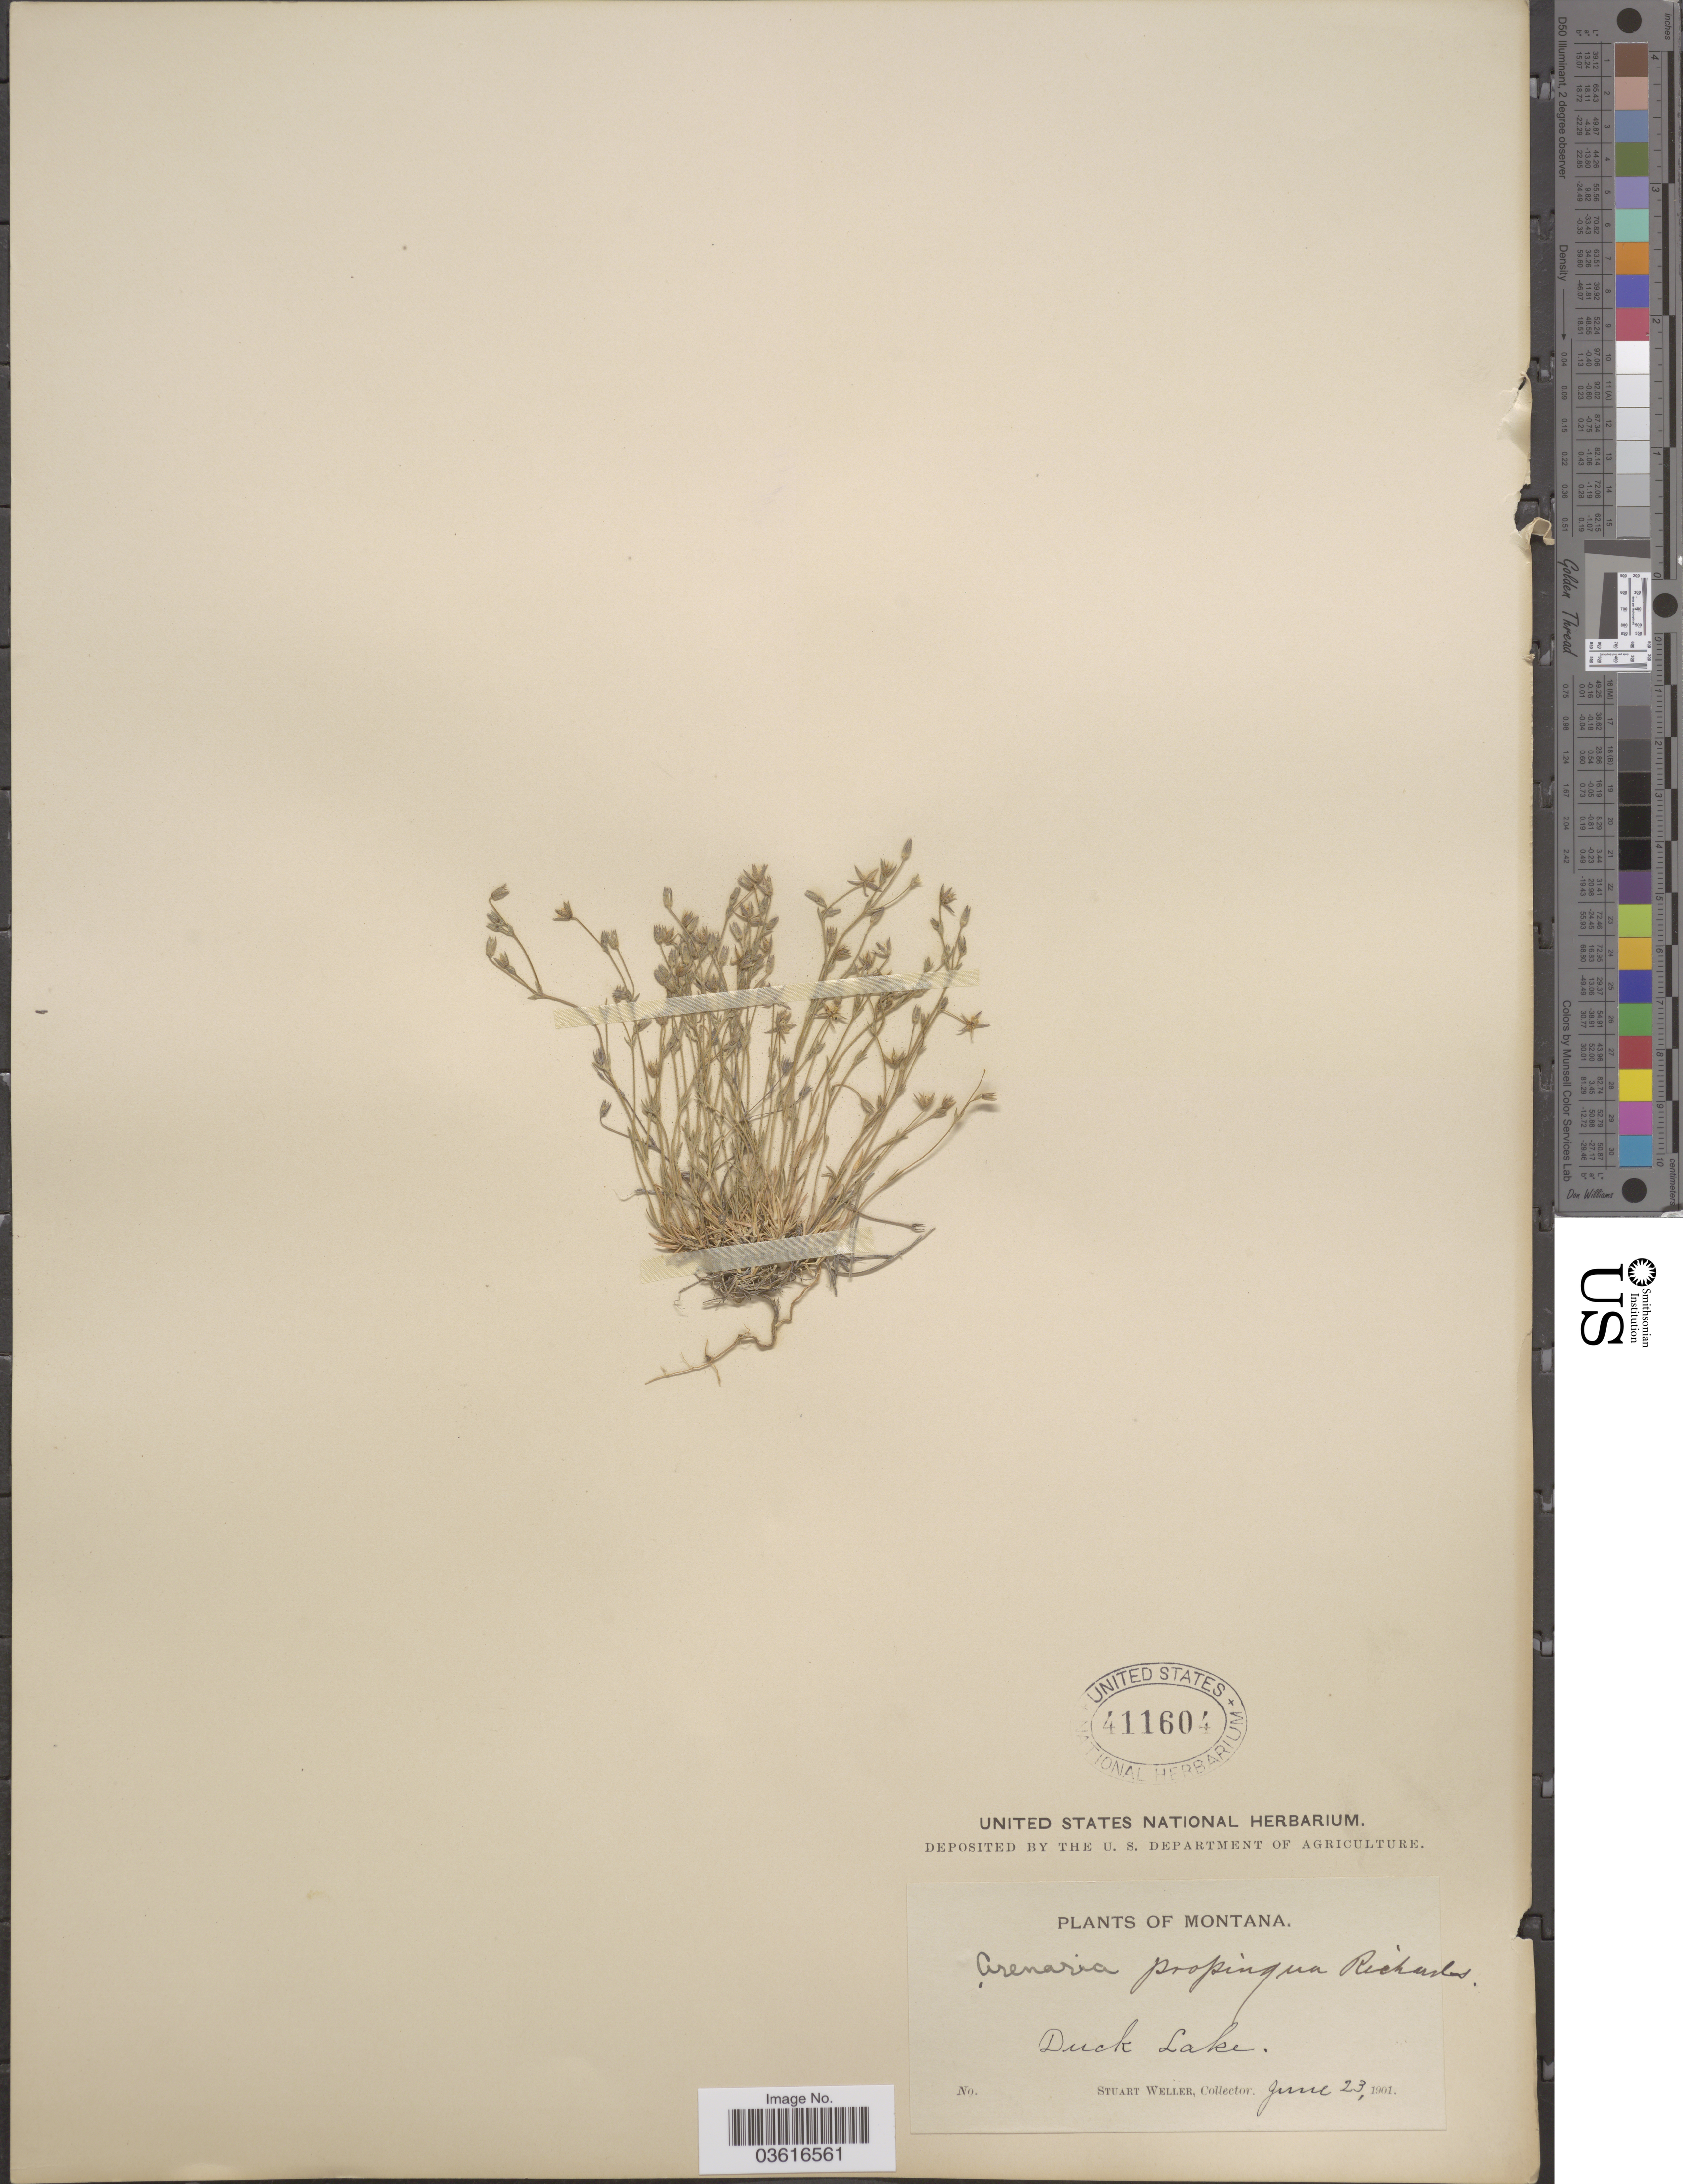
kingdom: Plantae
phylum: Tracheophyta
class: Magnoliopsida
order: Caryophyllales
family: Caryophyllaceae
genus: Minuartia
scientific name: Minuartia propinqua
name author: (Richardson) House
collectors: S. Weller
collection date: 1901-06-23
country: United States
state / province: Montana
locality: Duck Lake.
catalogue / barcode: US 411604